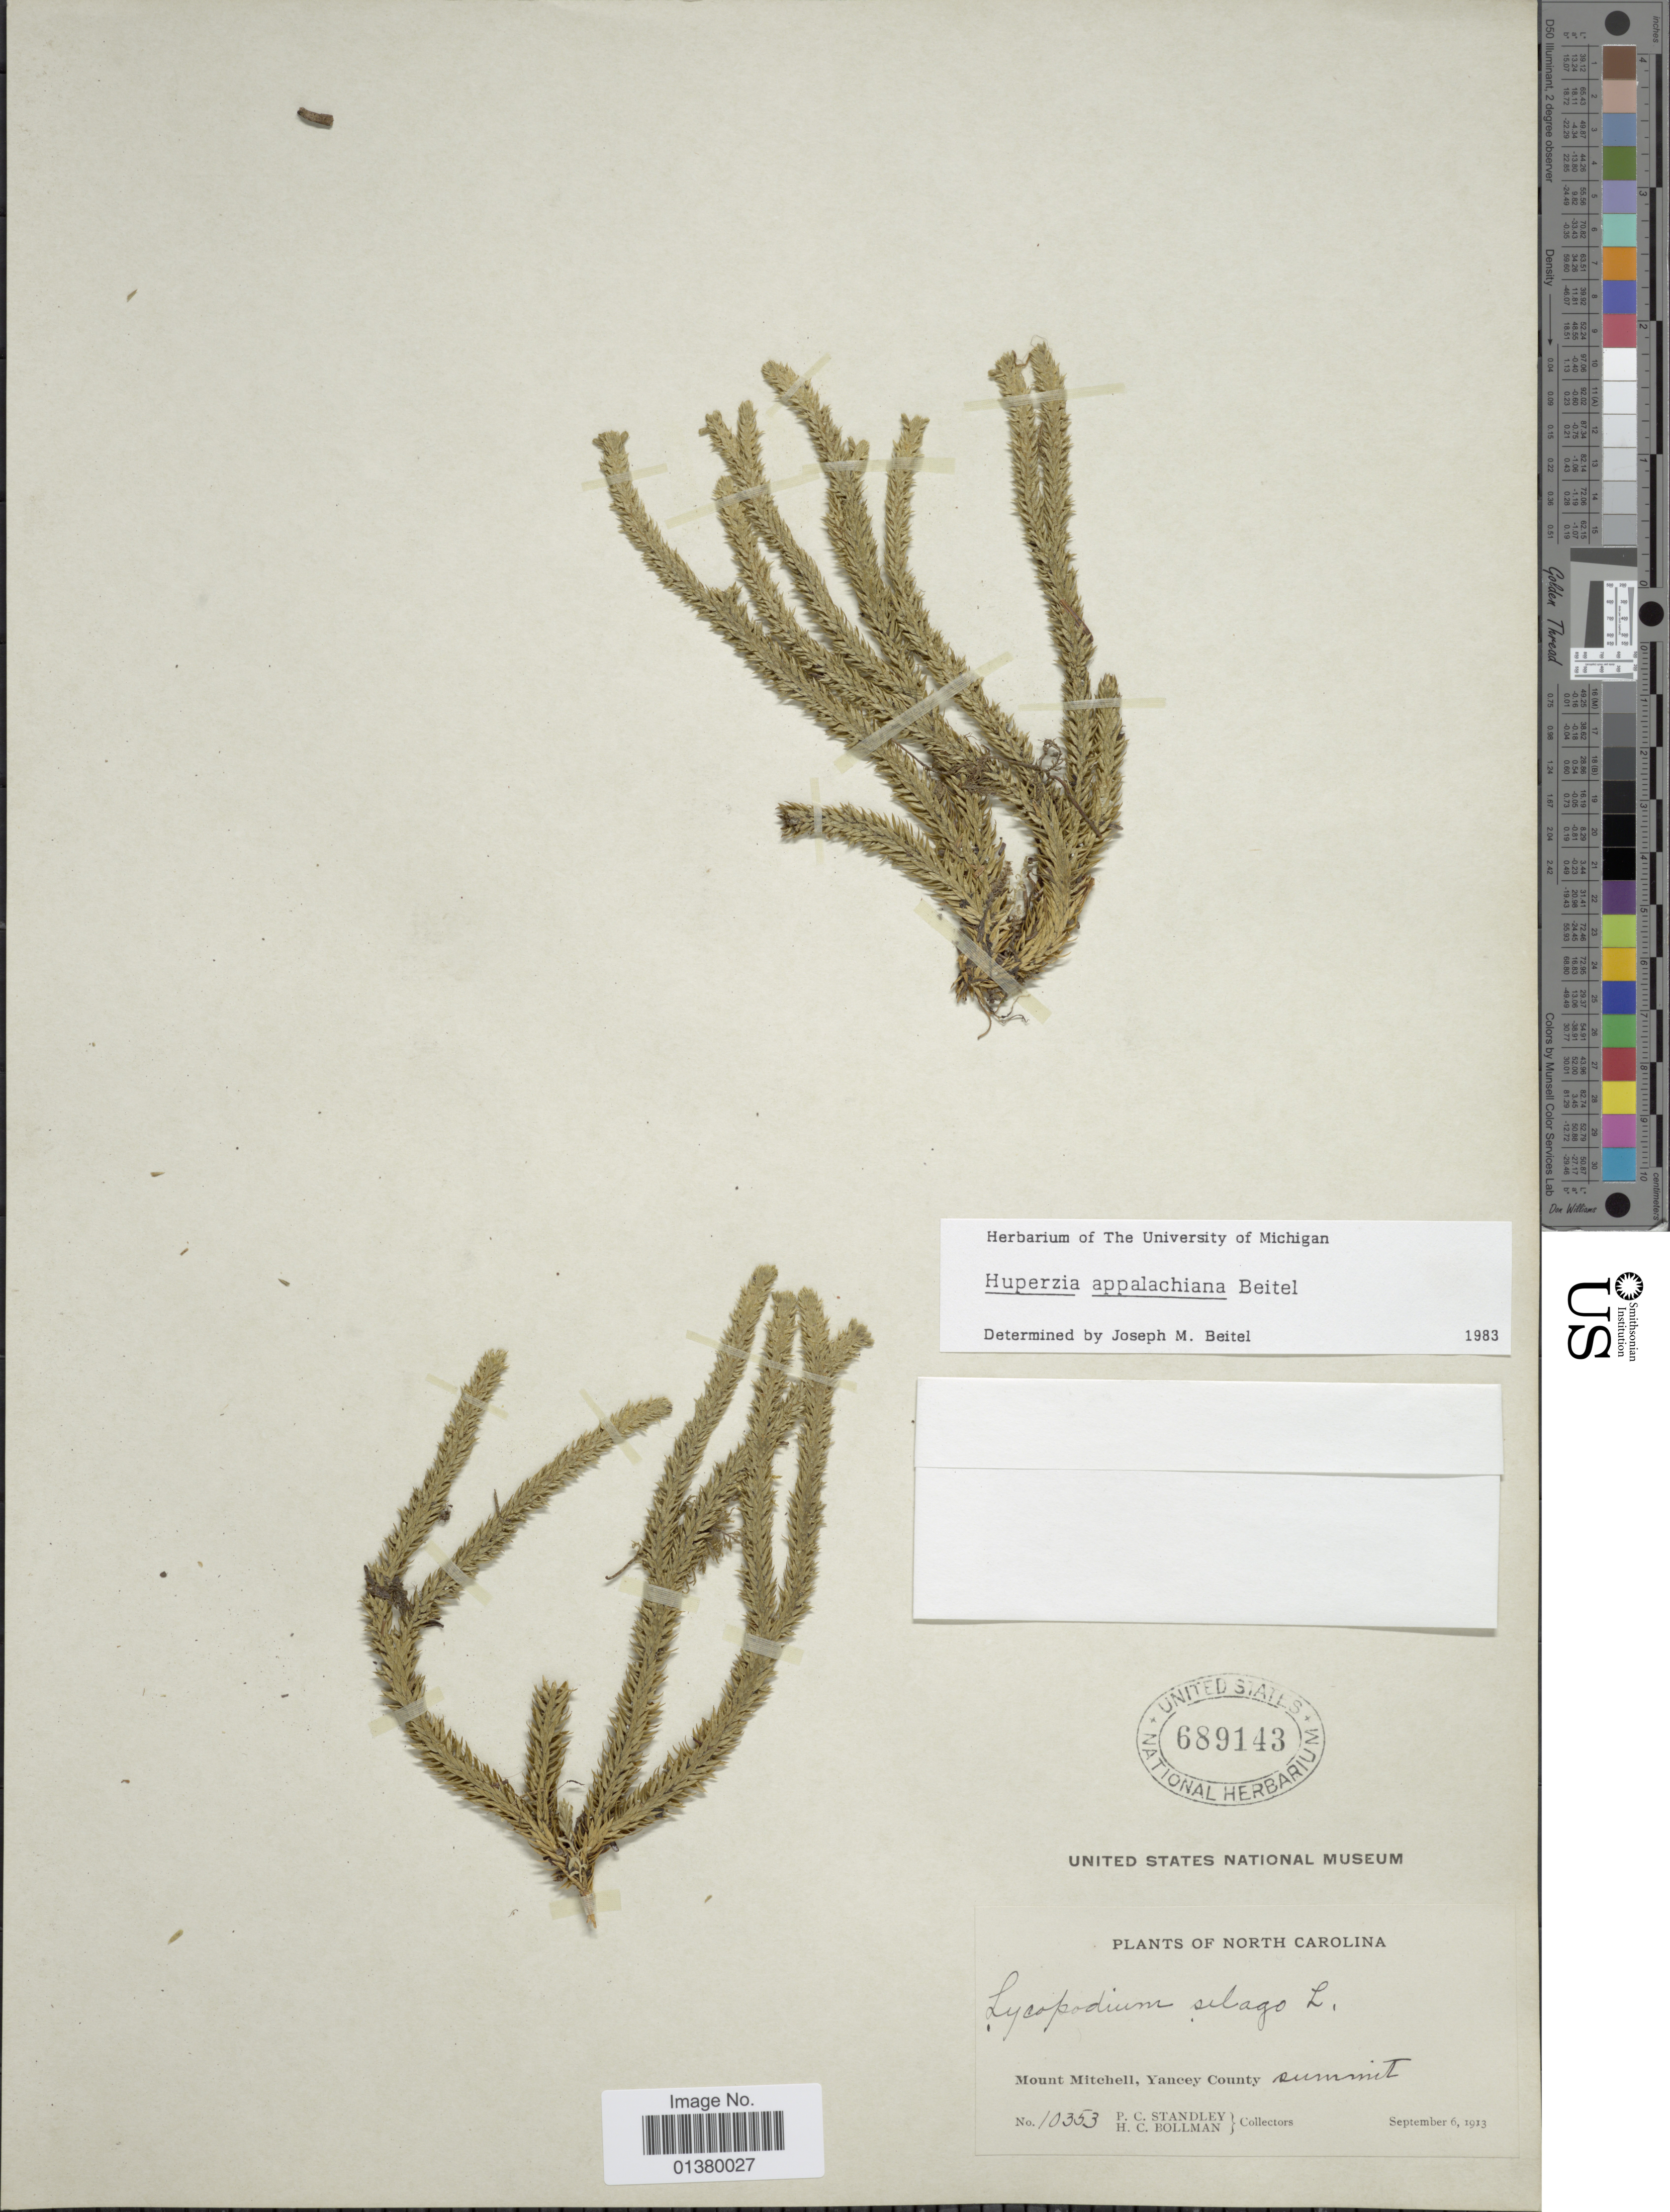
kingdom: Plantae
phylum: Tracheophyta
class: Lycopodiopsida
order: Lycopodiales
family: Lycopodiaceae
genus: Huperzia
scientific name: Huperzia appalachiana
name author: Beitel & Mickel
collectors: P. C. Standley & H. C. Bollman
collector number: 10353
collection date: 1913-09-06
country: United States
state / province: North Carolina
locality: Mount Mitchhell, Yancey County summit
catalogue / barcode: US 689143